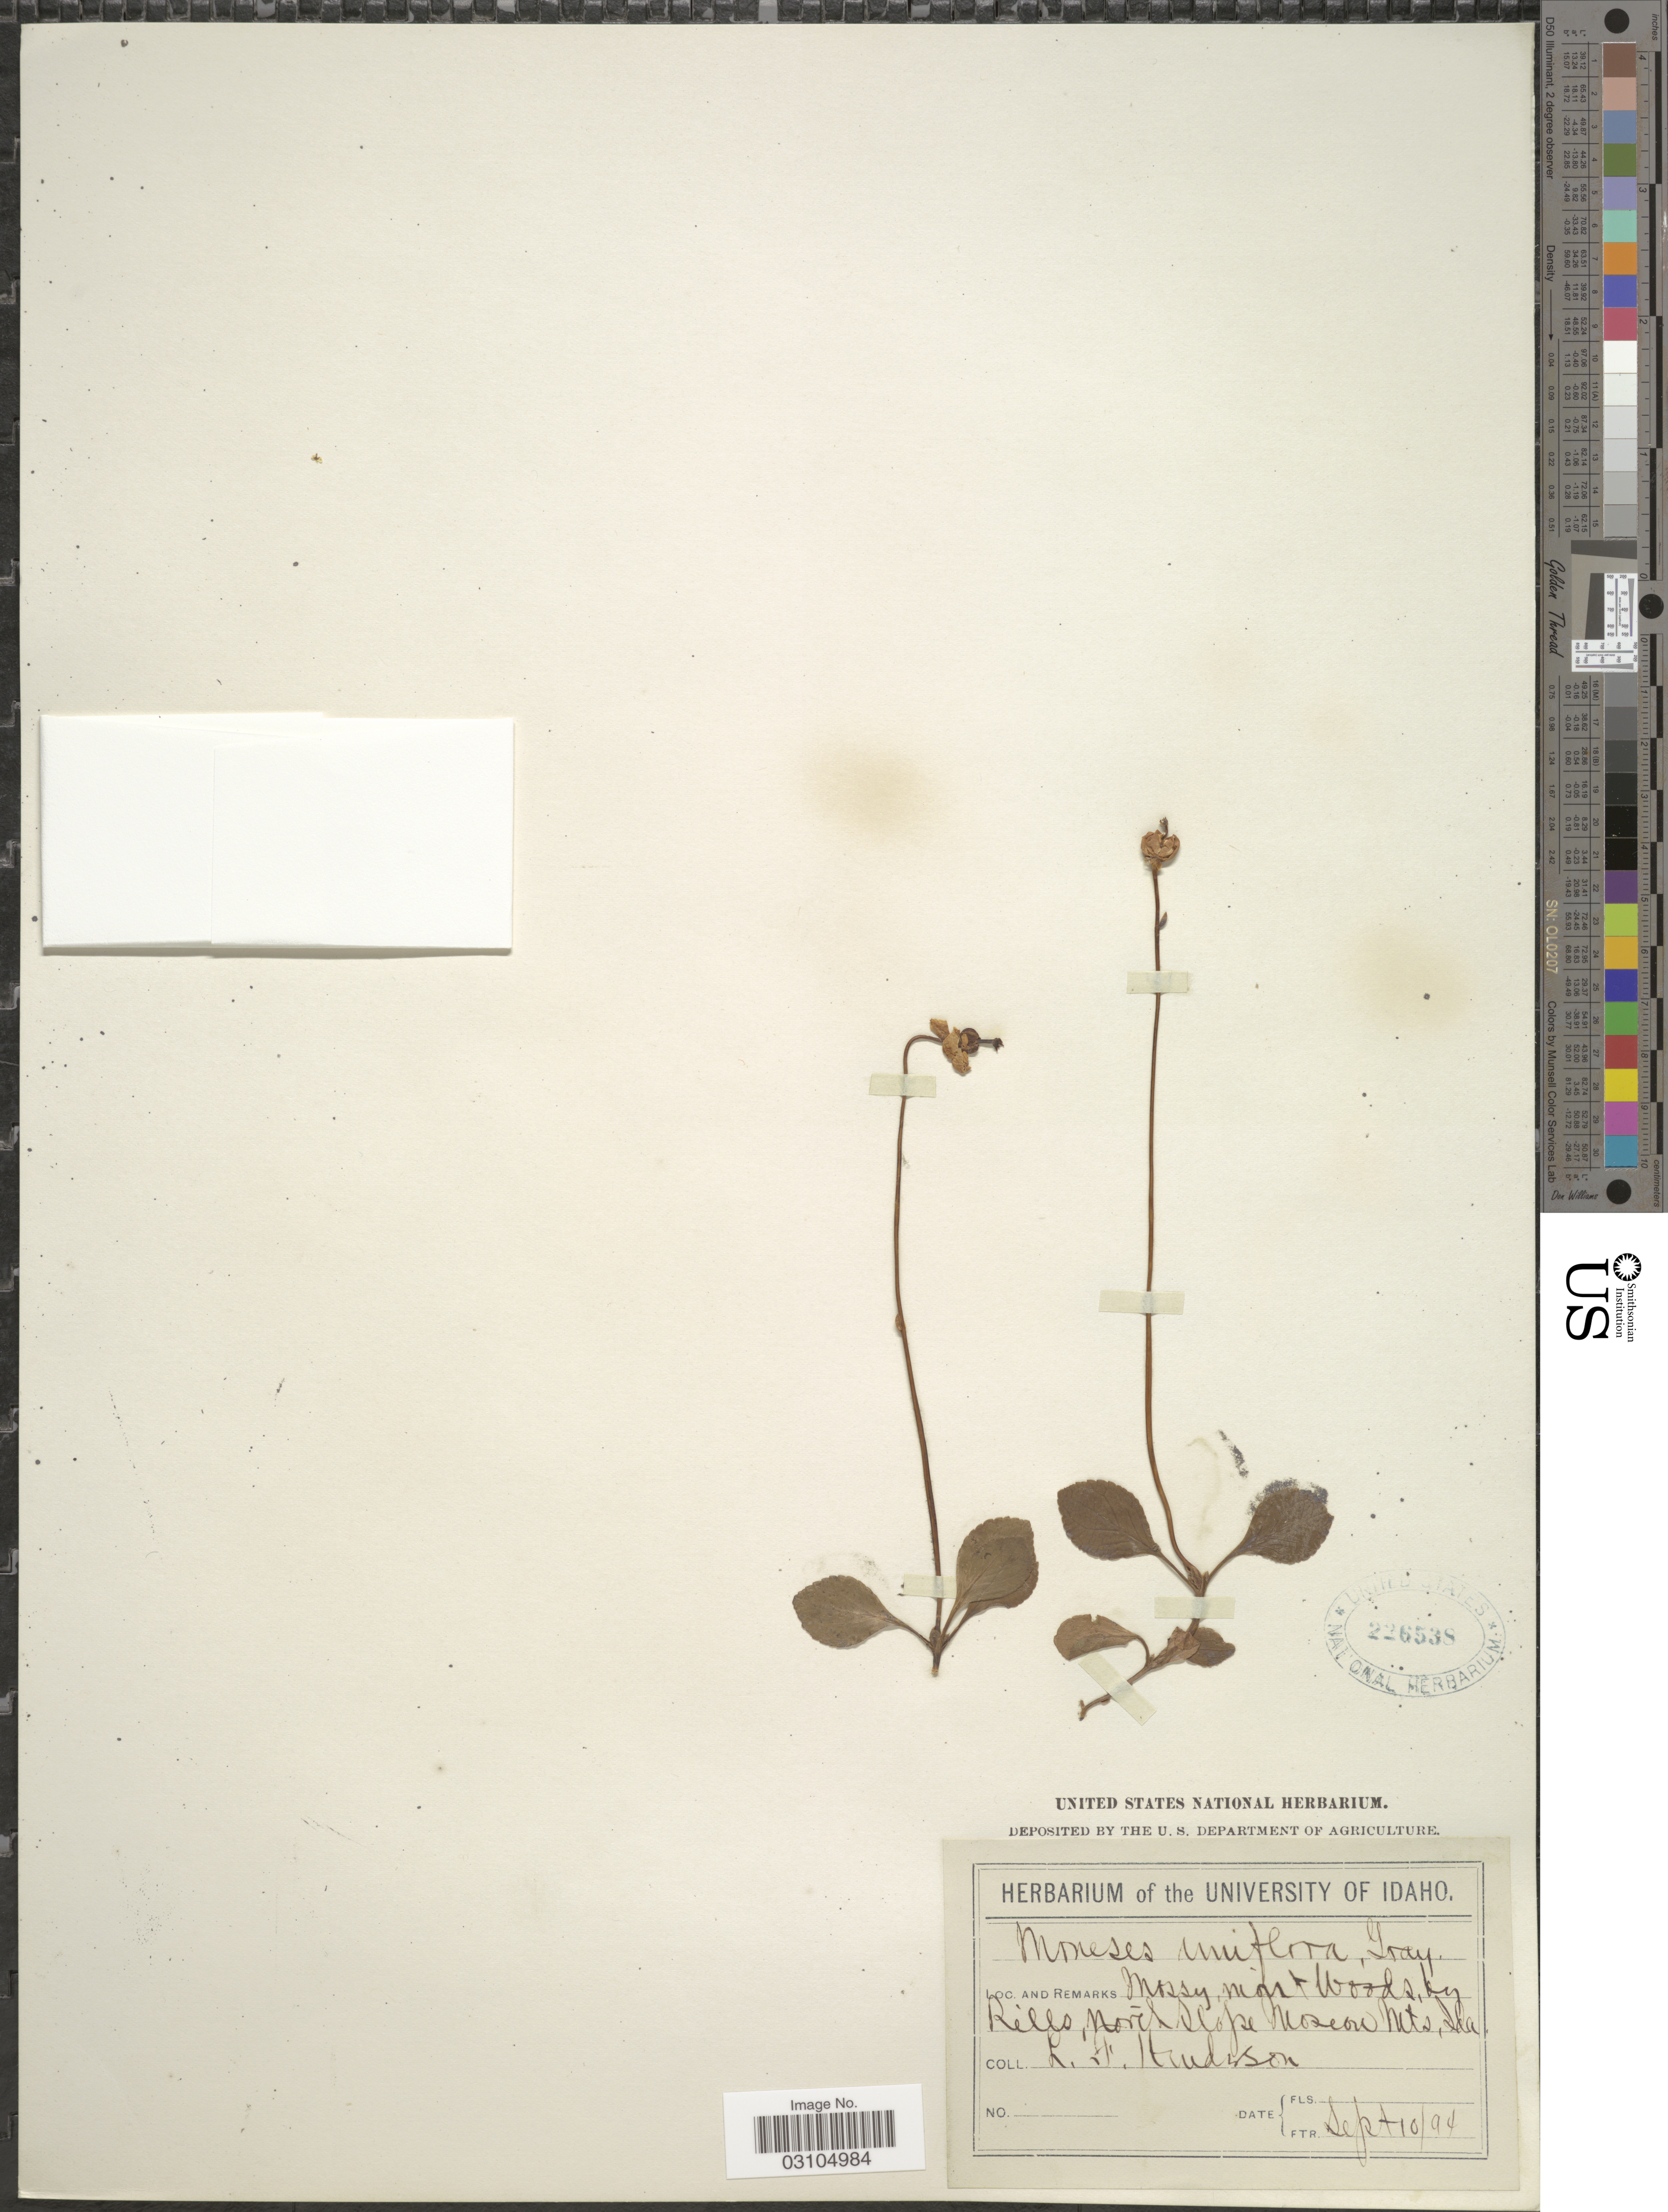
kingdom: Plantae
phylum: Tracheophyta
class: Magnoliopsida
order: Ericales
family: Ericaceae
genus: Moneses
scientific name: Moneses uniflora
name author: (L.) A. Gray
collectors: L. F. Hudson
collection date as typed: Transcribed d/m/y: 10/9/94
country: United States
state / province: Idaho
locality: Rills North slope Moscon Mts.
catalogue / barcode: US 226538